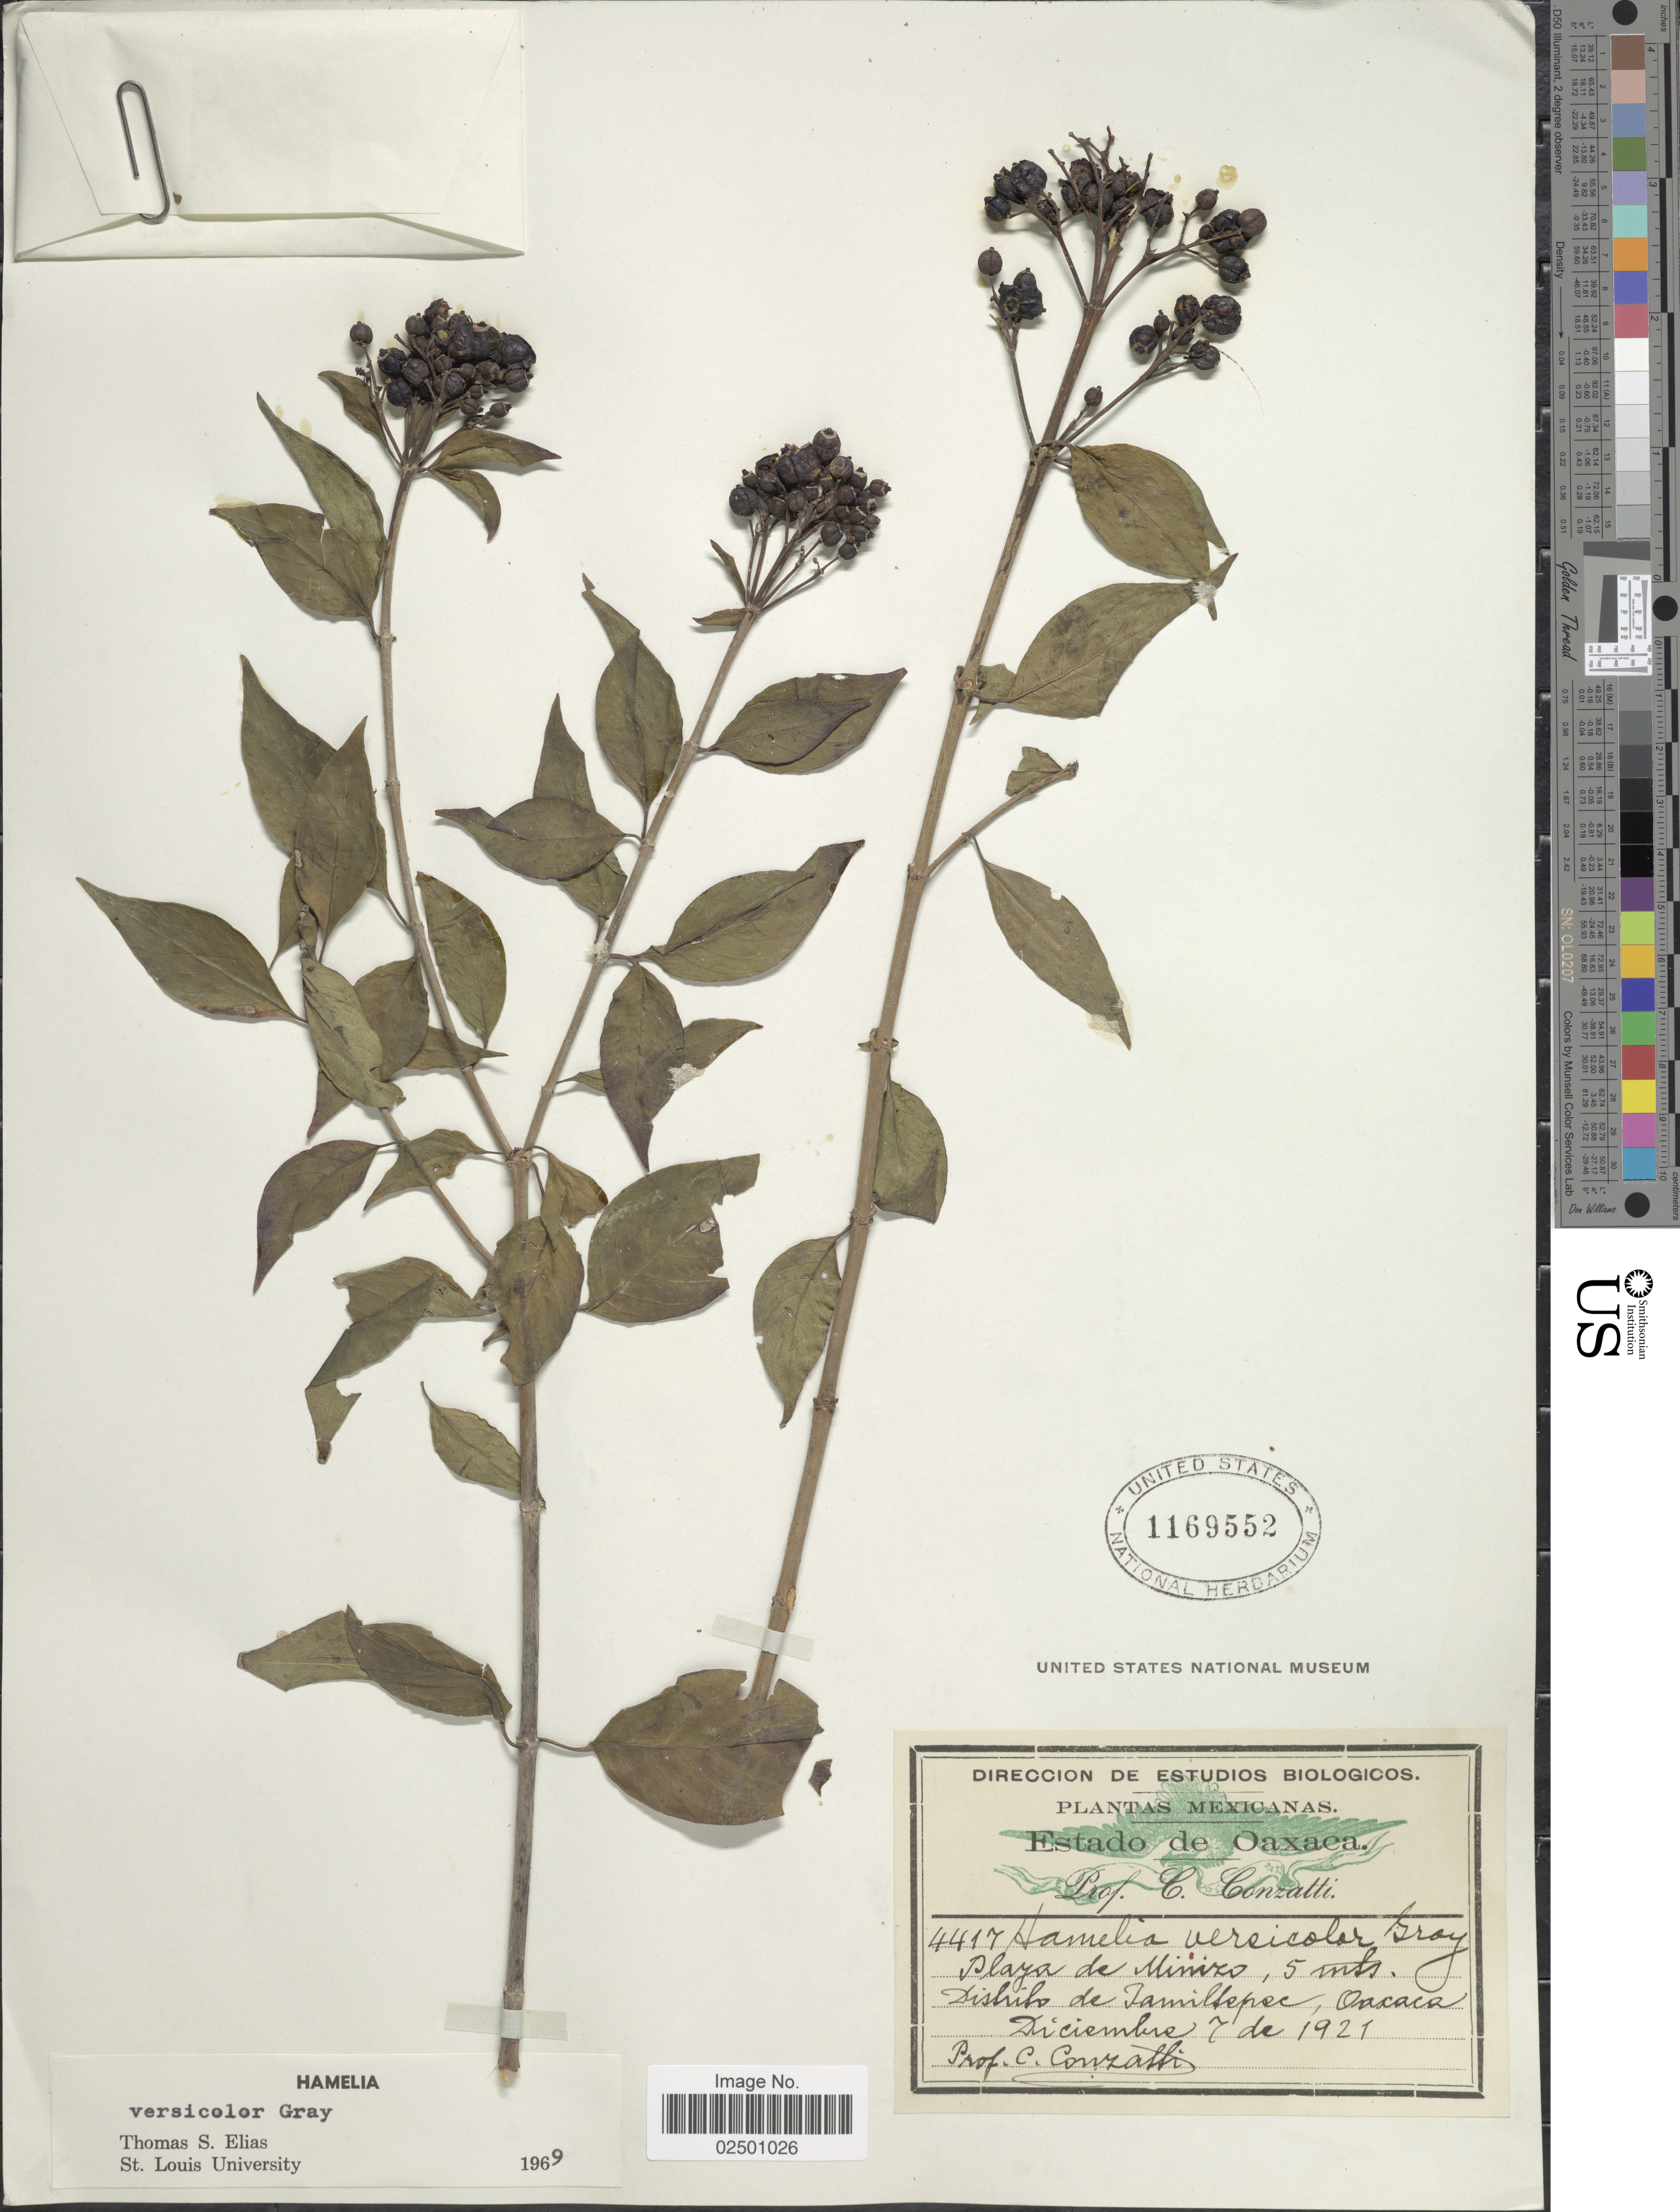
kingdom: Plantae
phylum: Tracheophyta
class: Magnoliopsida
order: Gentianales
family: Rubiaceae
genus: Hamelia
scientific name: Hamelia versicolor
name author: A. Gray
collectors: C. Conzatti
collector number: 4417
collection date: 1921-12-07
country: Mexico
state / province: Oaxaca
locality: Playa de Minizo. Distrito de Tamiltepec, Oaxaca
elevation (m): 5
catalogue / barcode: US 1169552